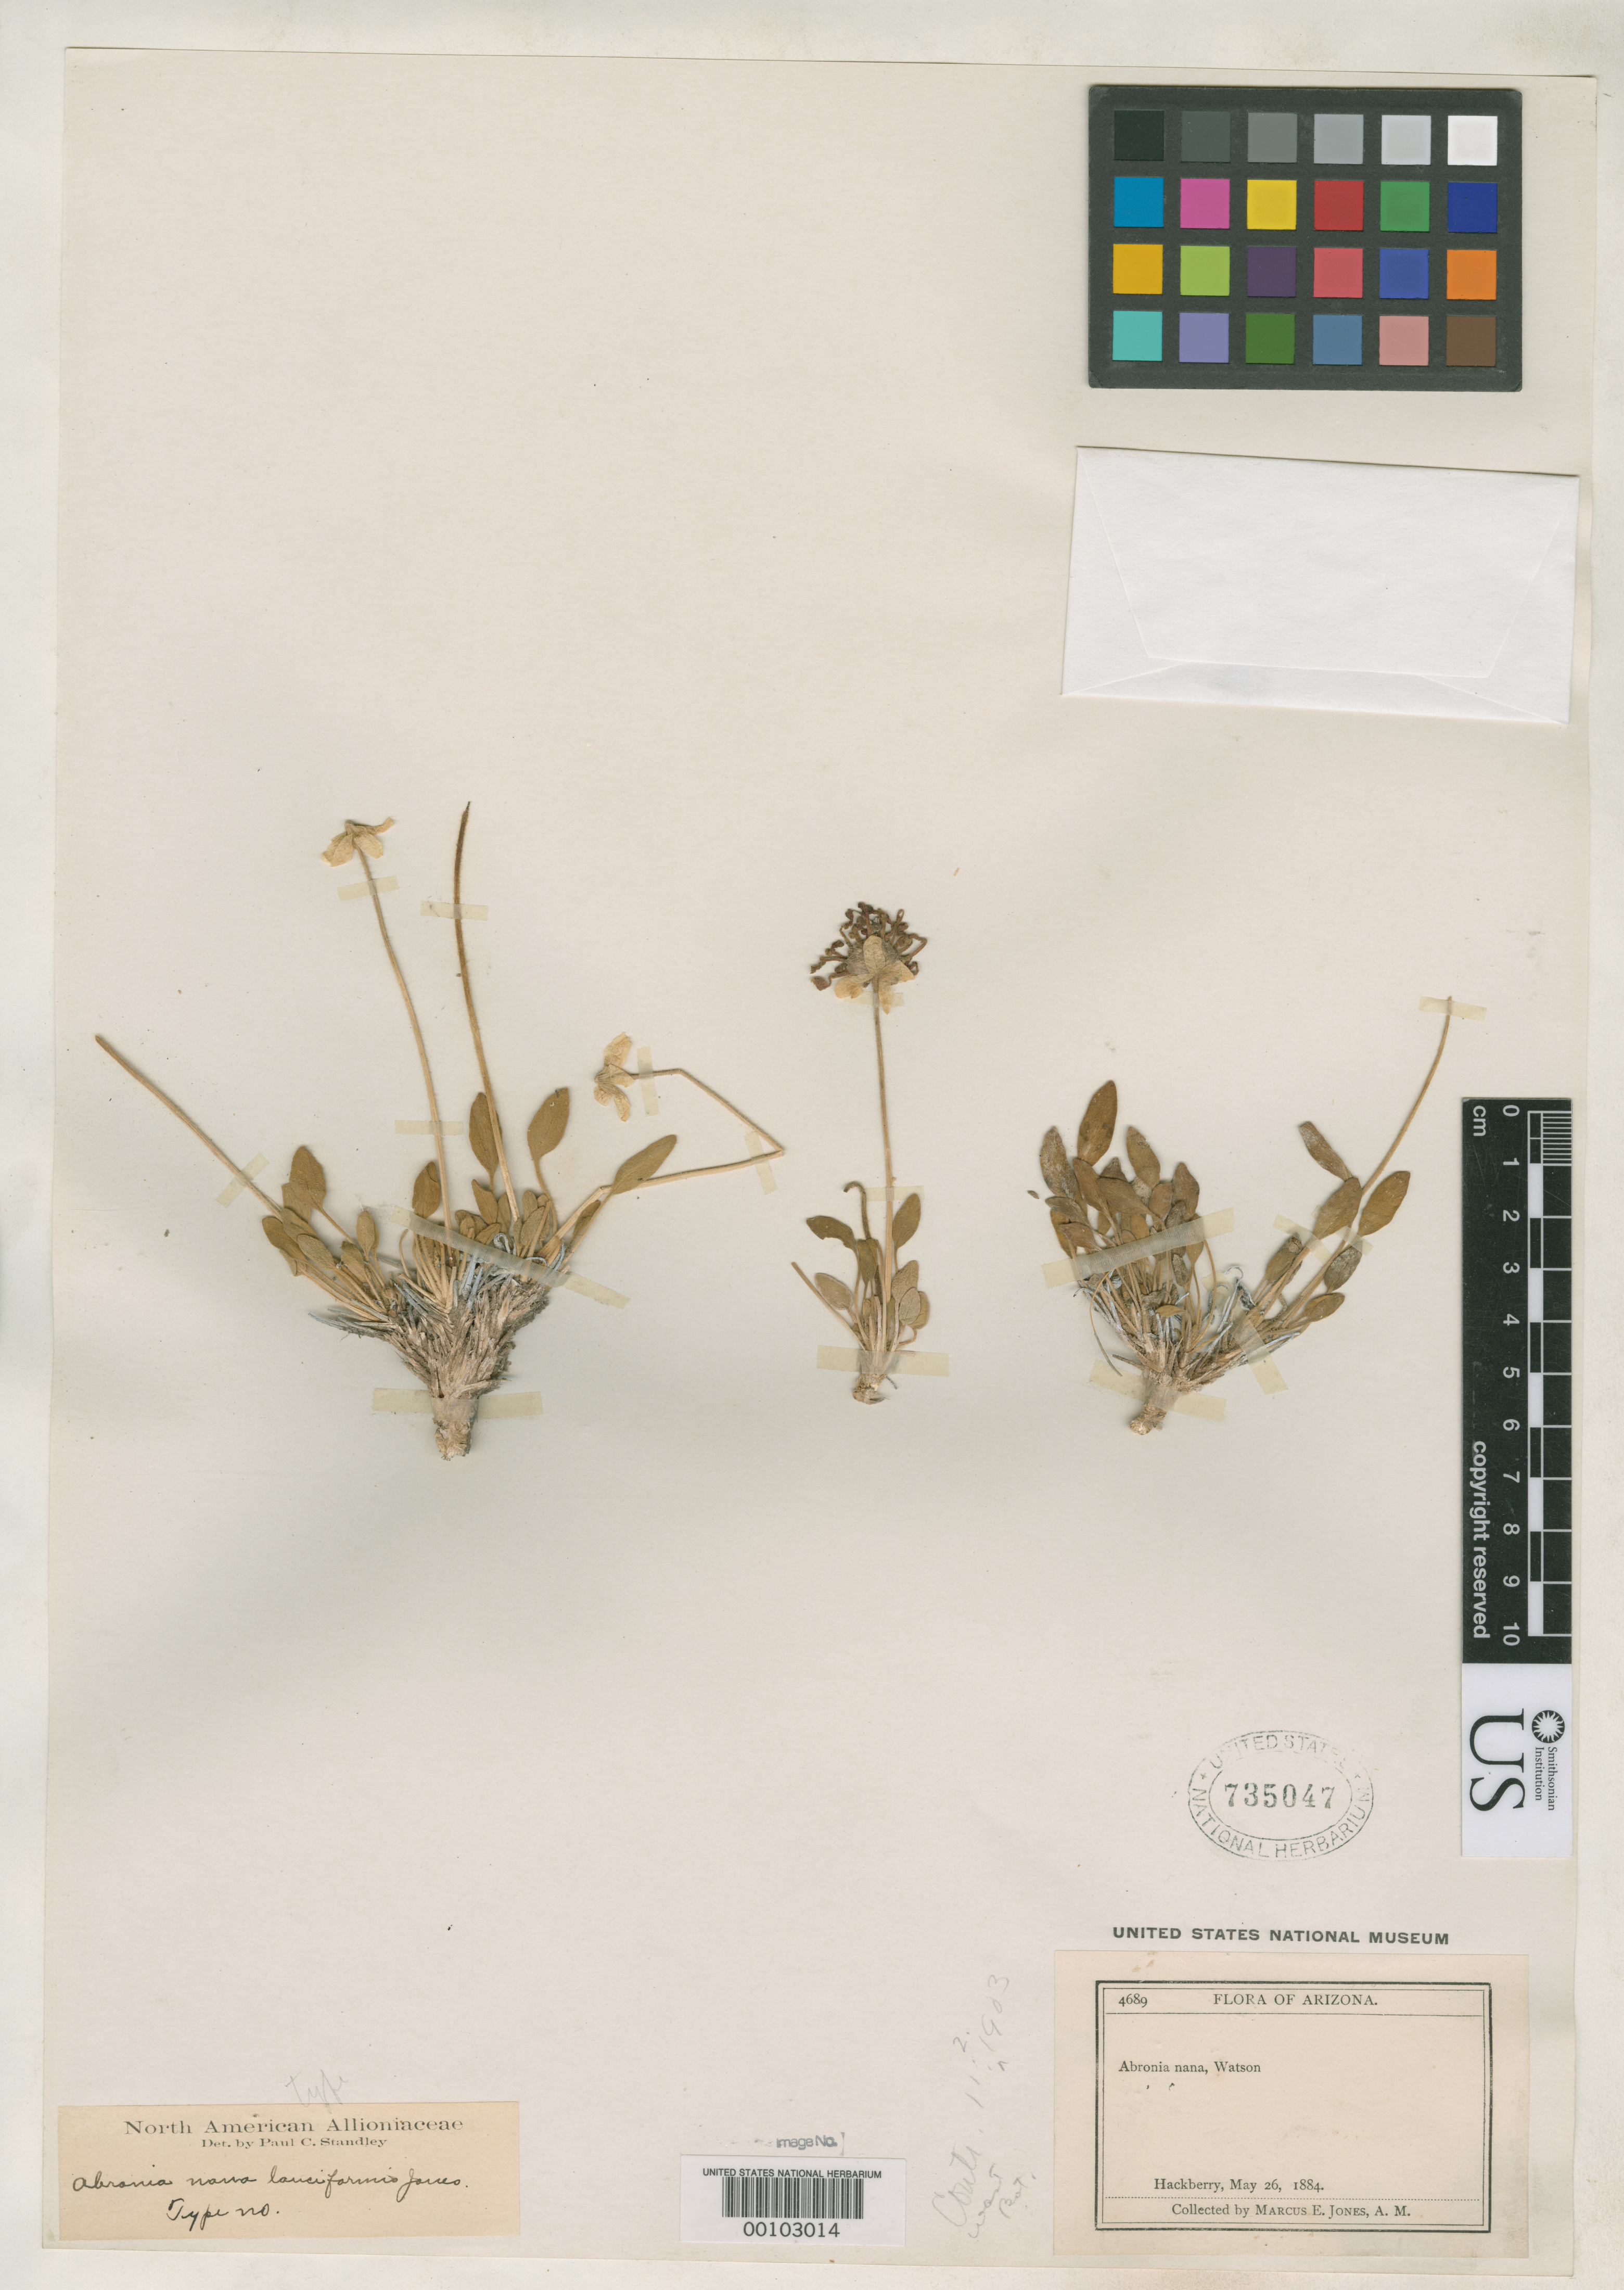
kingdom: Plantae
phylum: Tracheophyta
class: Magnoliopsida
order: Caryophyllales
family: Nyctaginaceae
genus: Abronia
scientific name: Abronia nana var. lanciformis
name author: M.E. Jones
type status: Isotype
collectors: M. E. Jones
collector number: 4689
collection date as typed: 26 May 1884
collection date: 1884-05-26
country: United States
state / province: Arizona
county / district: Mohave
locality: Hackberry.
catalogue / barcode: US 735047